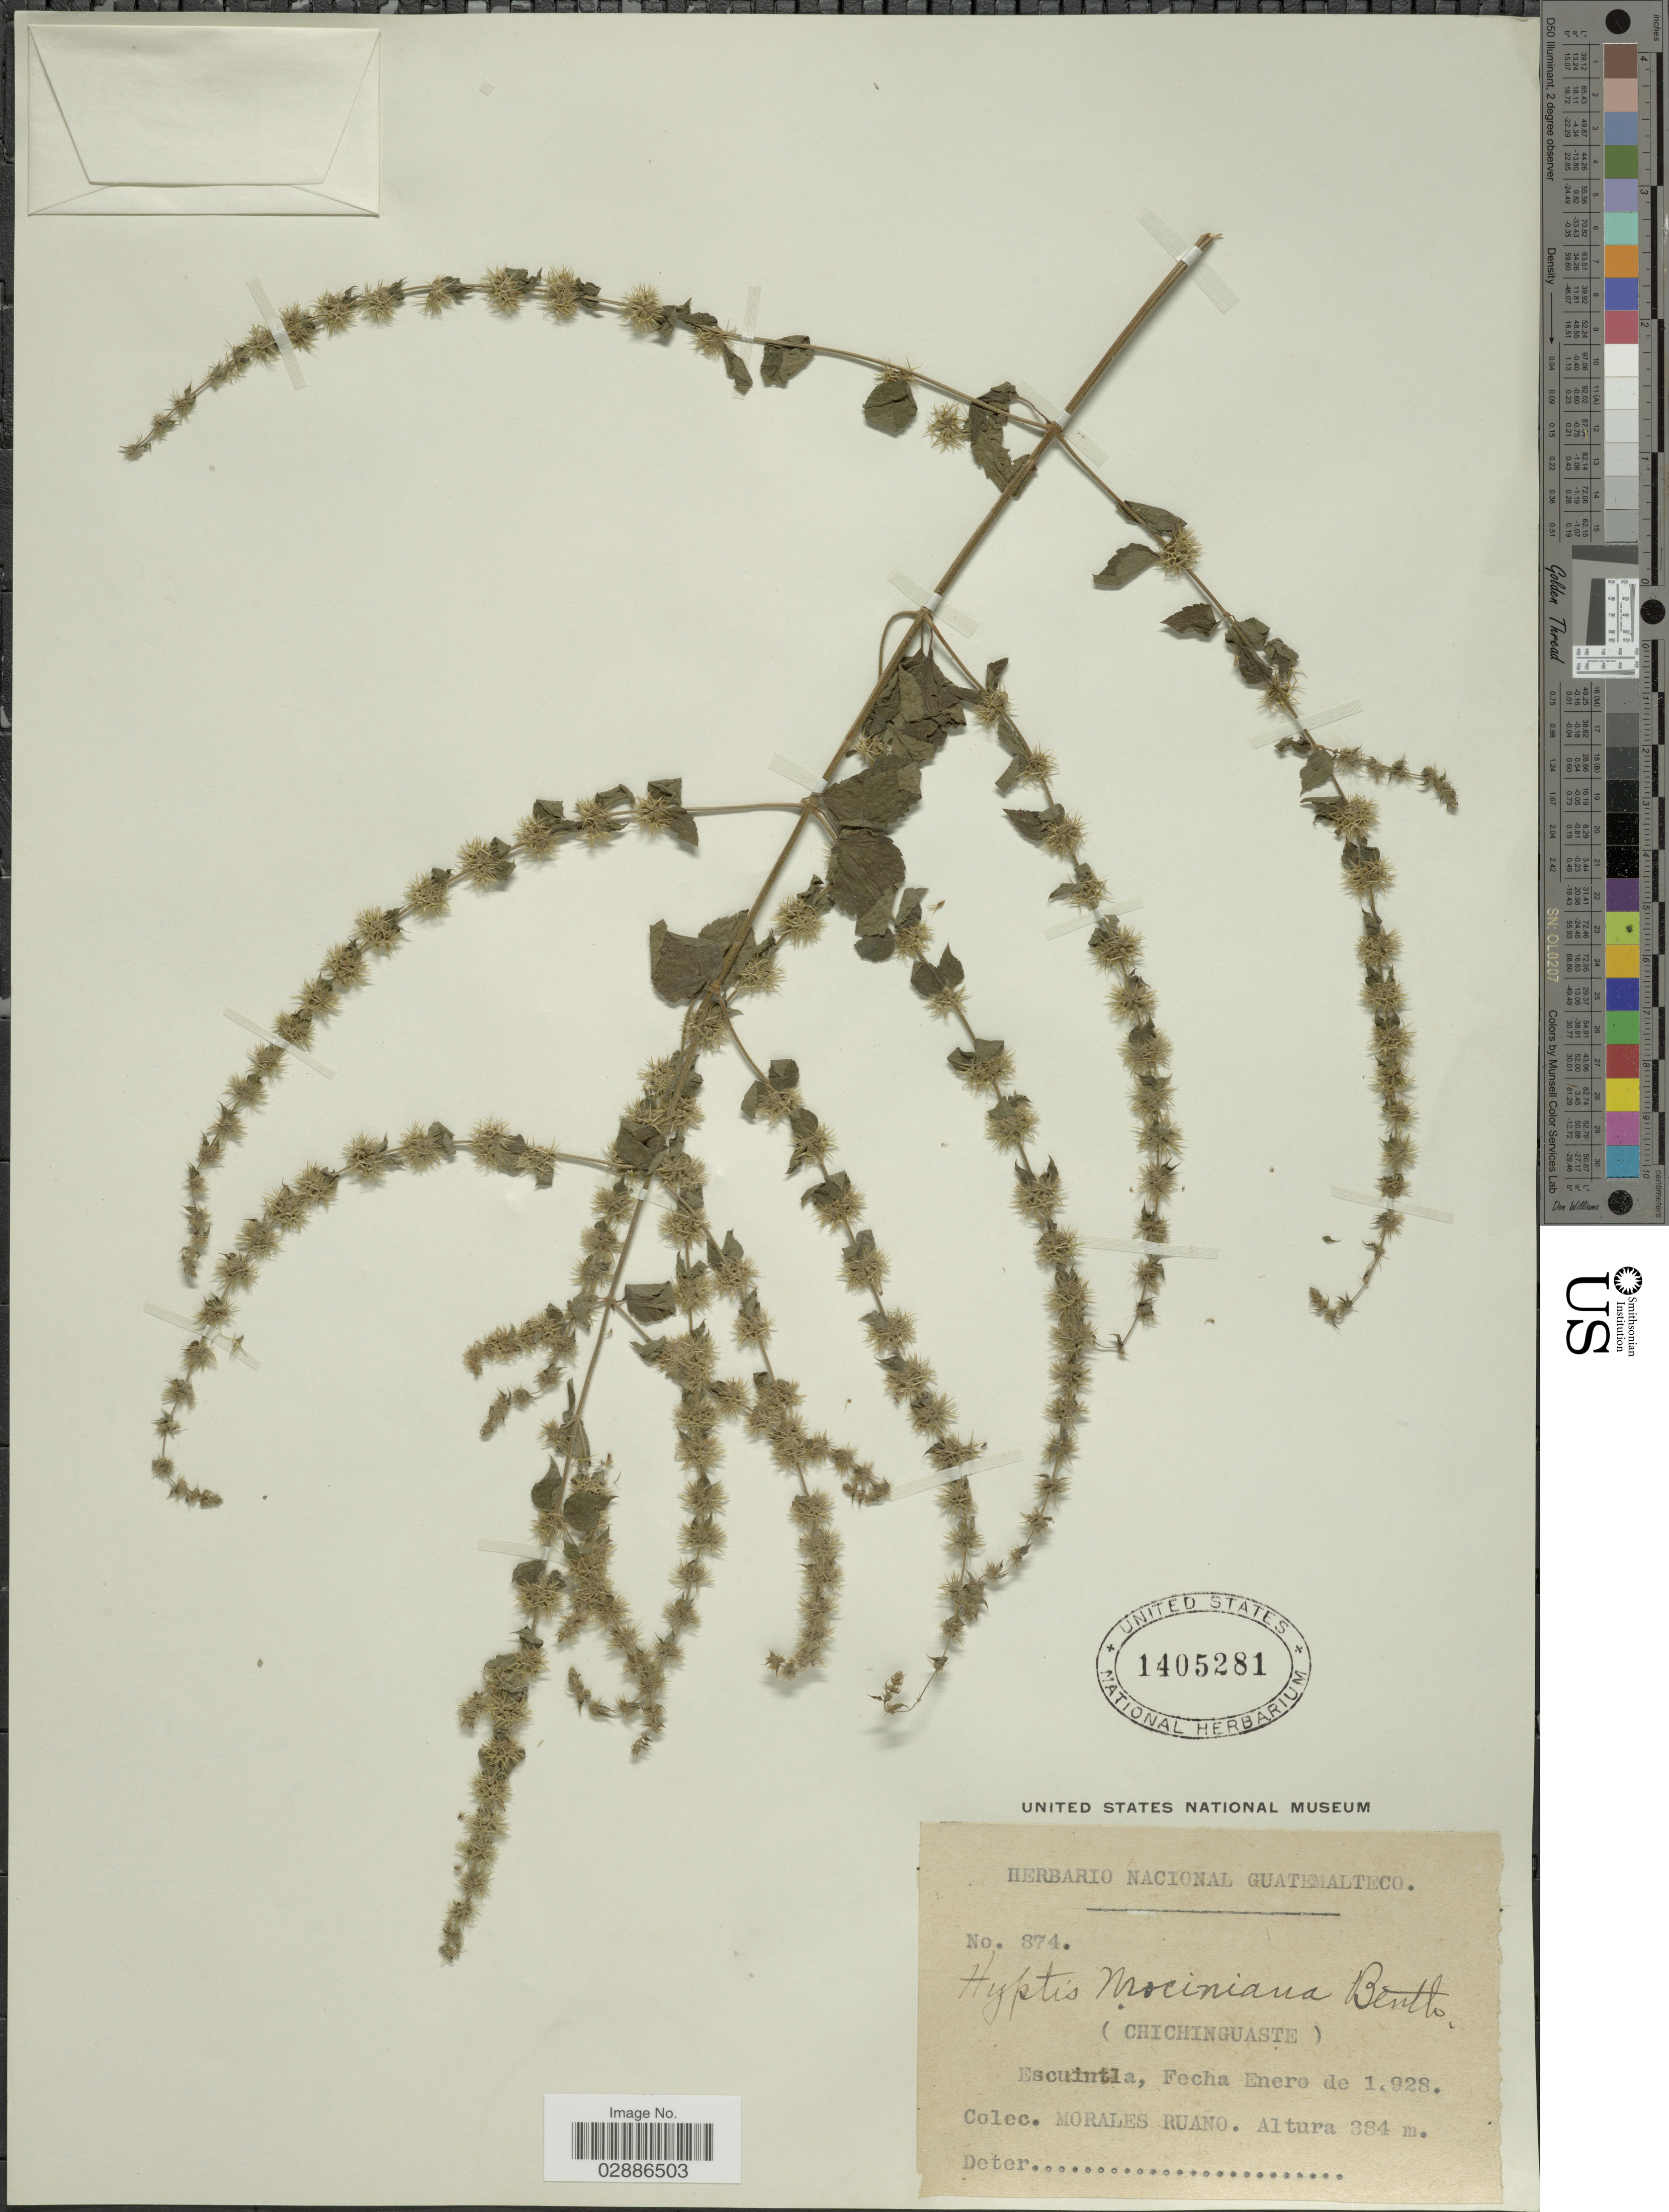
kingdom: Plantae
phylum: Tracheophyta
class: Magnoliopsida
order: Lamiales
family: Lamiaceae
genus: Asterohyptis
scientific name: Asterohyptis mociniana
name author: (Benth.) Epling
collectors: M. Ruano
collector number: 874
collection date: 1928-01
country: Guatemala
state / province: Escuintla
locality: Chichinguaste, Escuintla.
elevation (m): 384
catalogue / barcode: US 1405281